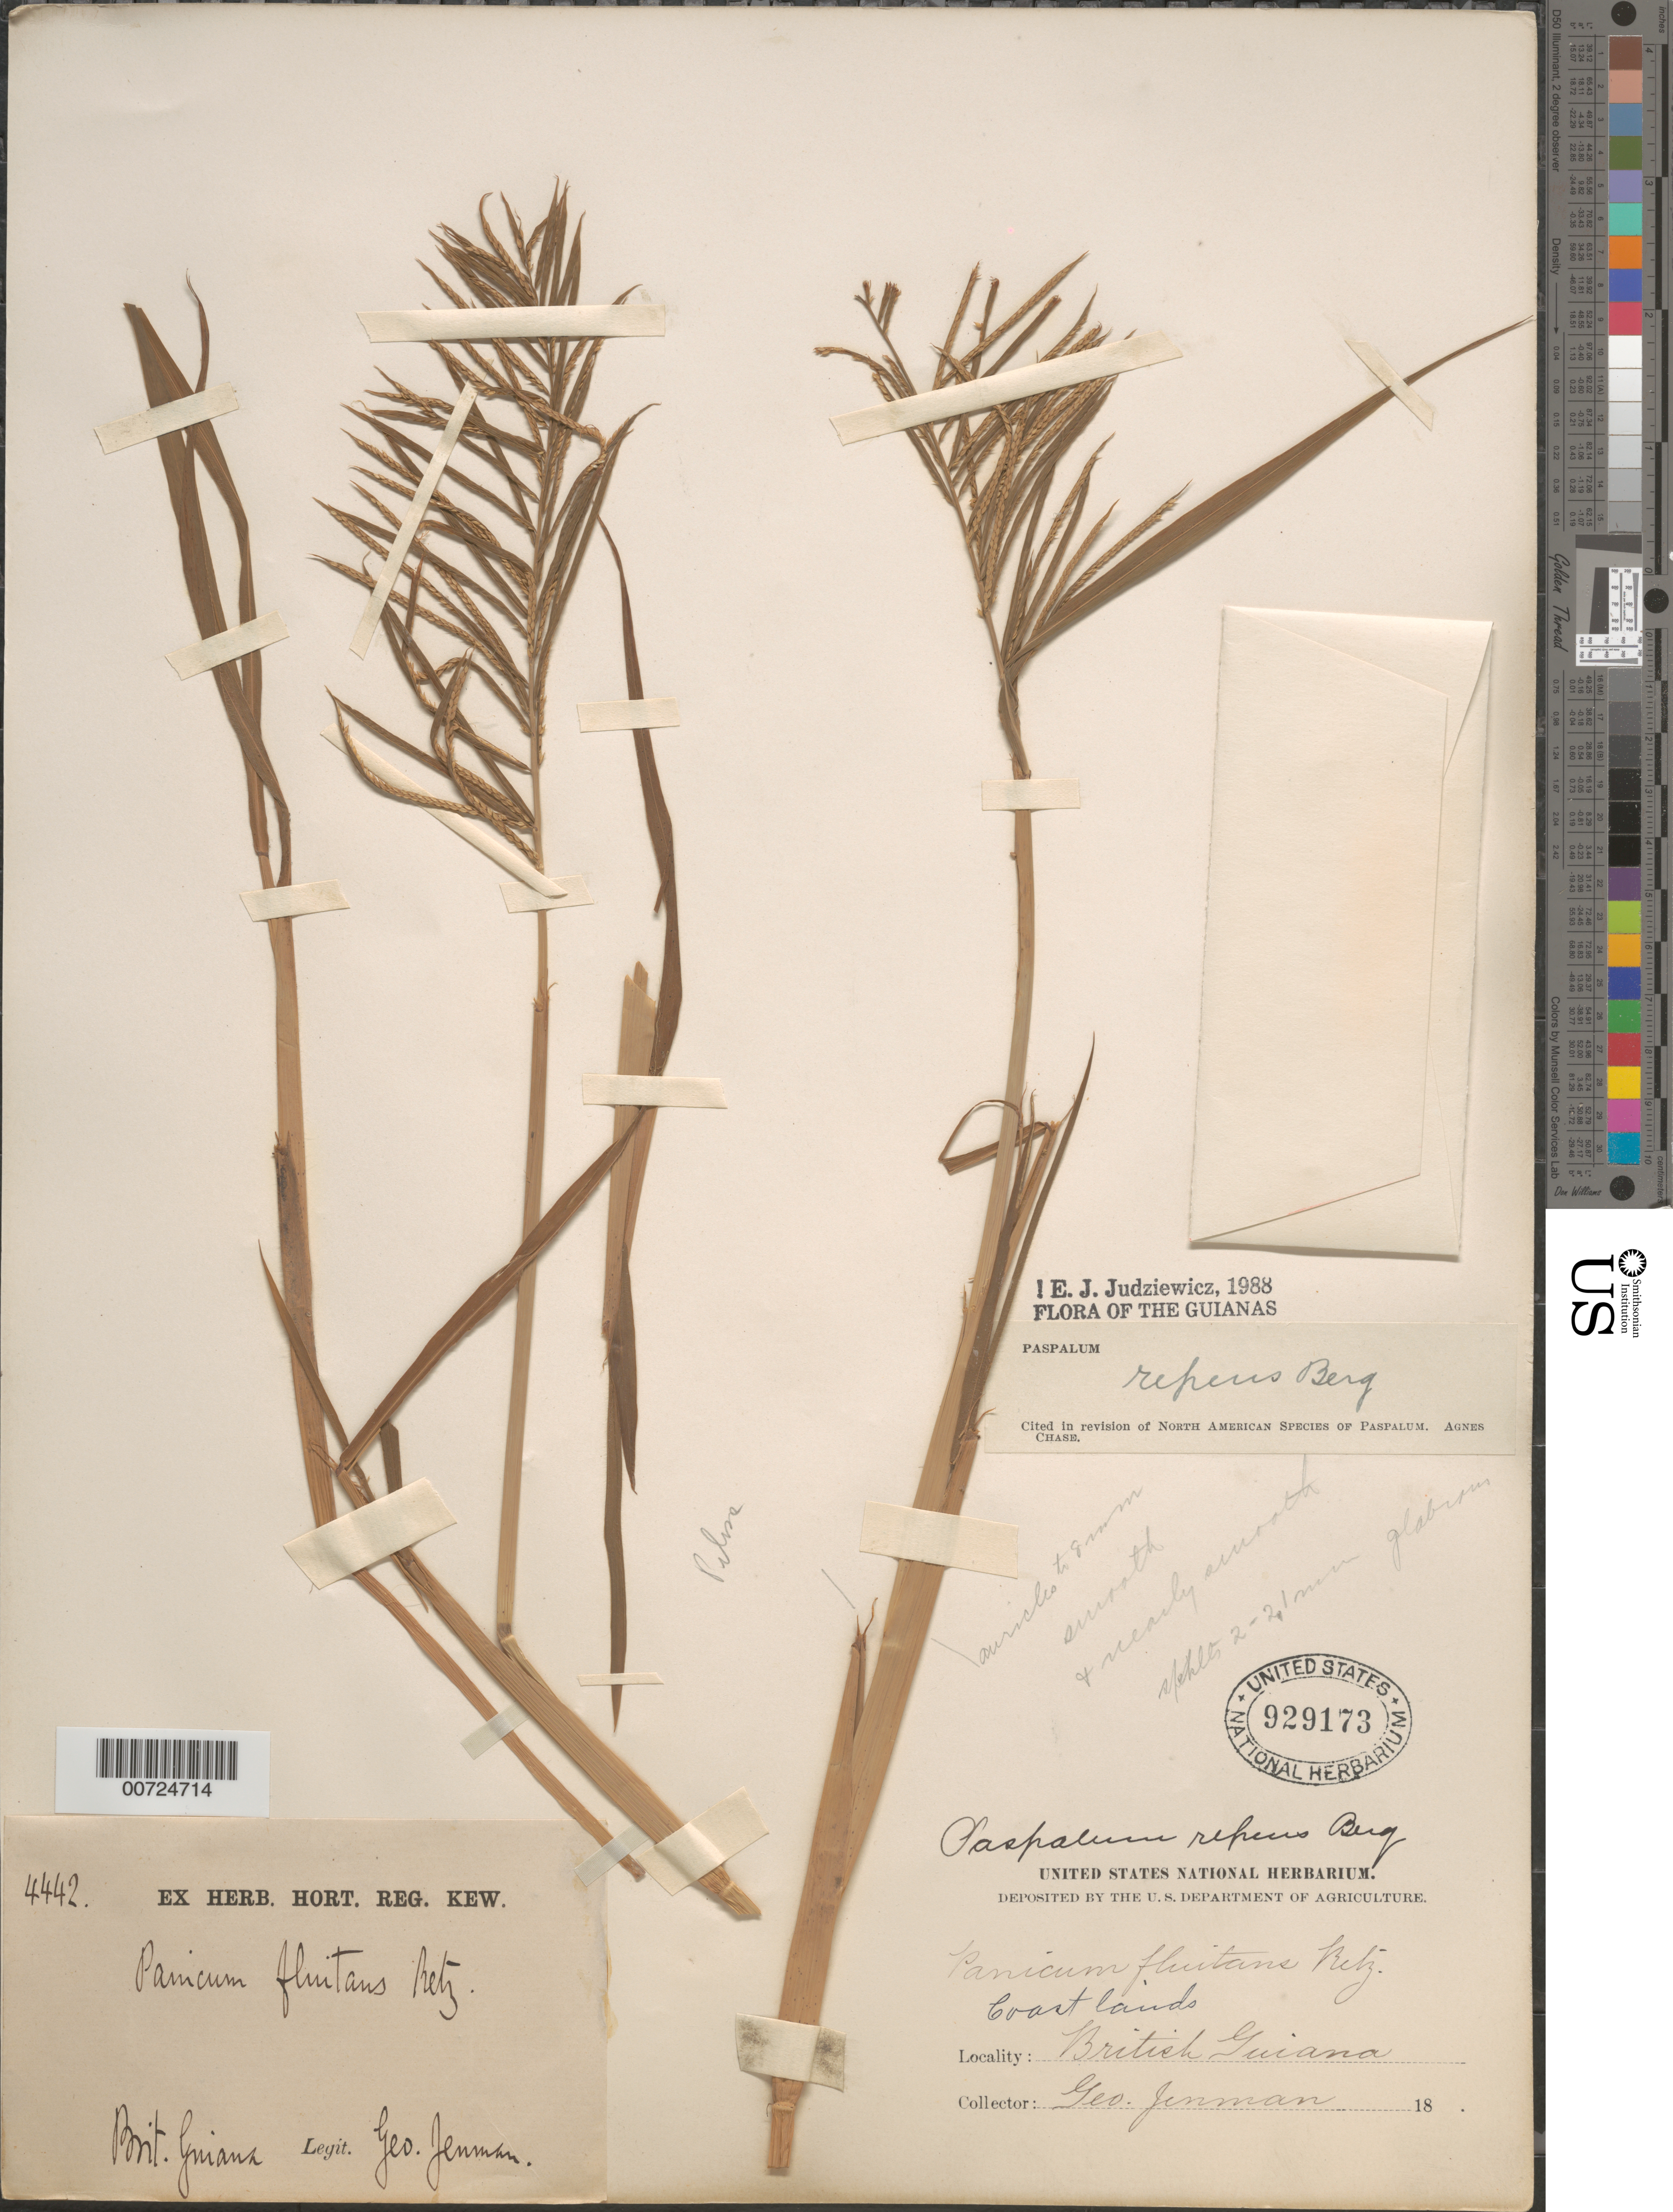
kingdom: Plantae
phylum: Tracheophyta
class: Liliopsida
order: Poales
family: Poaceae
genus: Paspalum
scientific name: Paspalum repens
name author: P.J. Bergius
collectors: G. S. Jenman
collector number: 4442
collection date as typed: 18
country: Guyana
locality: British Guiana.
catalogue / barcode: US 929173